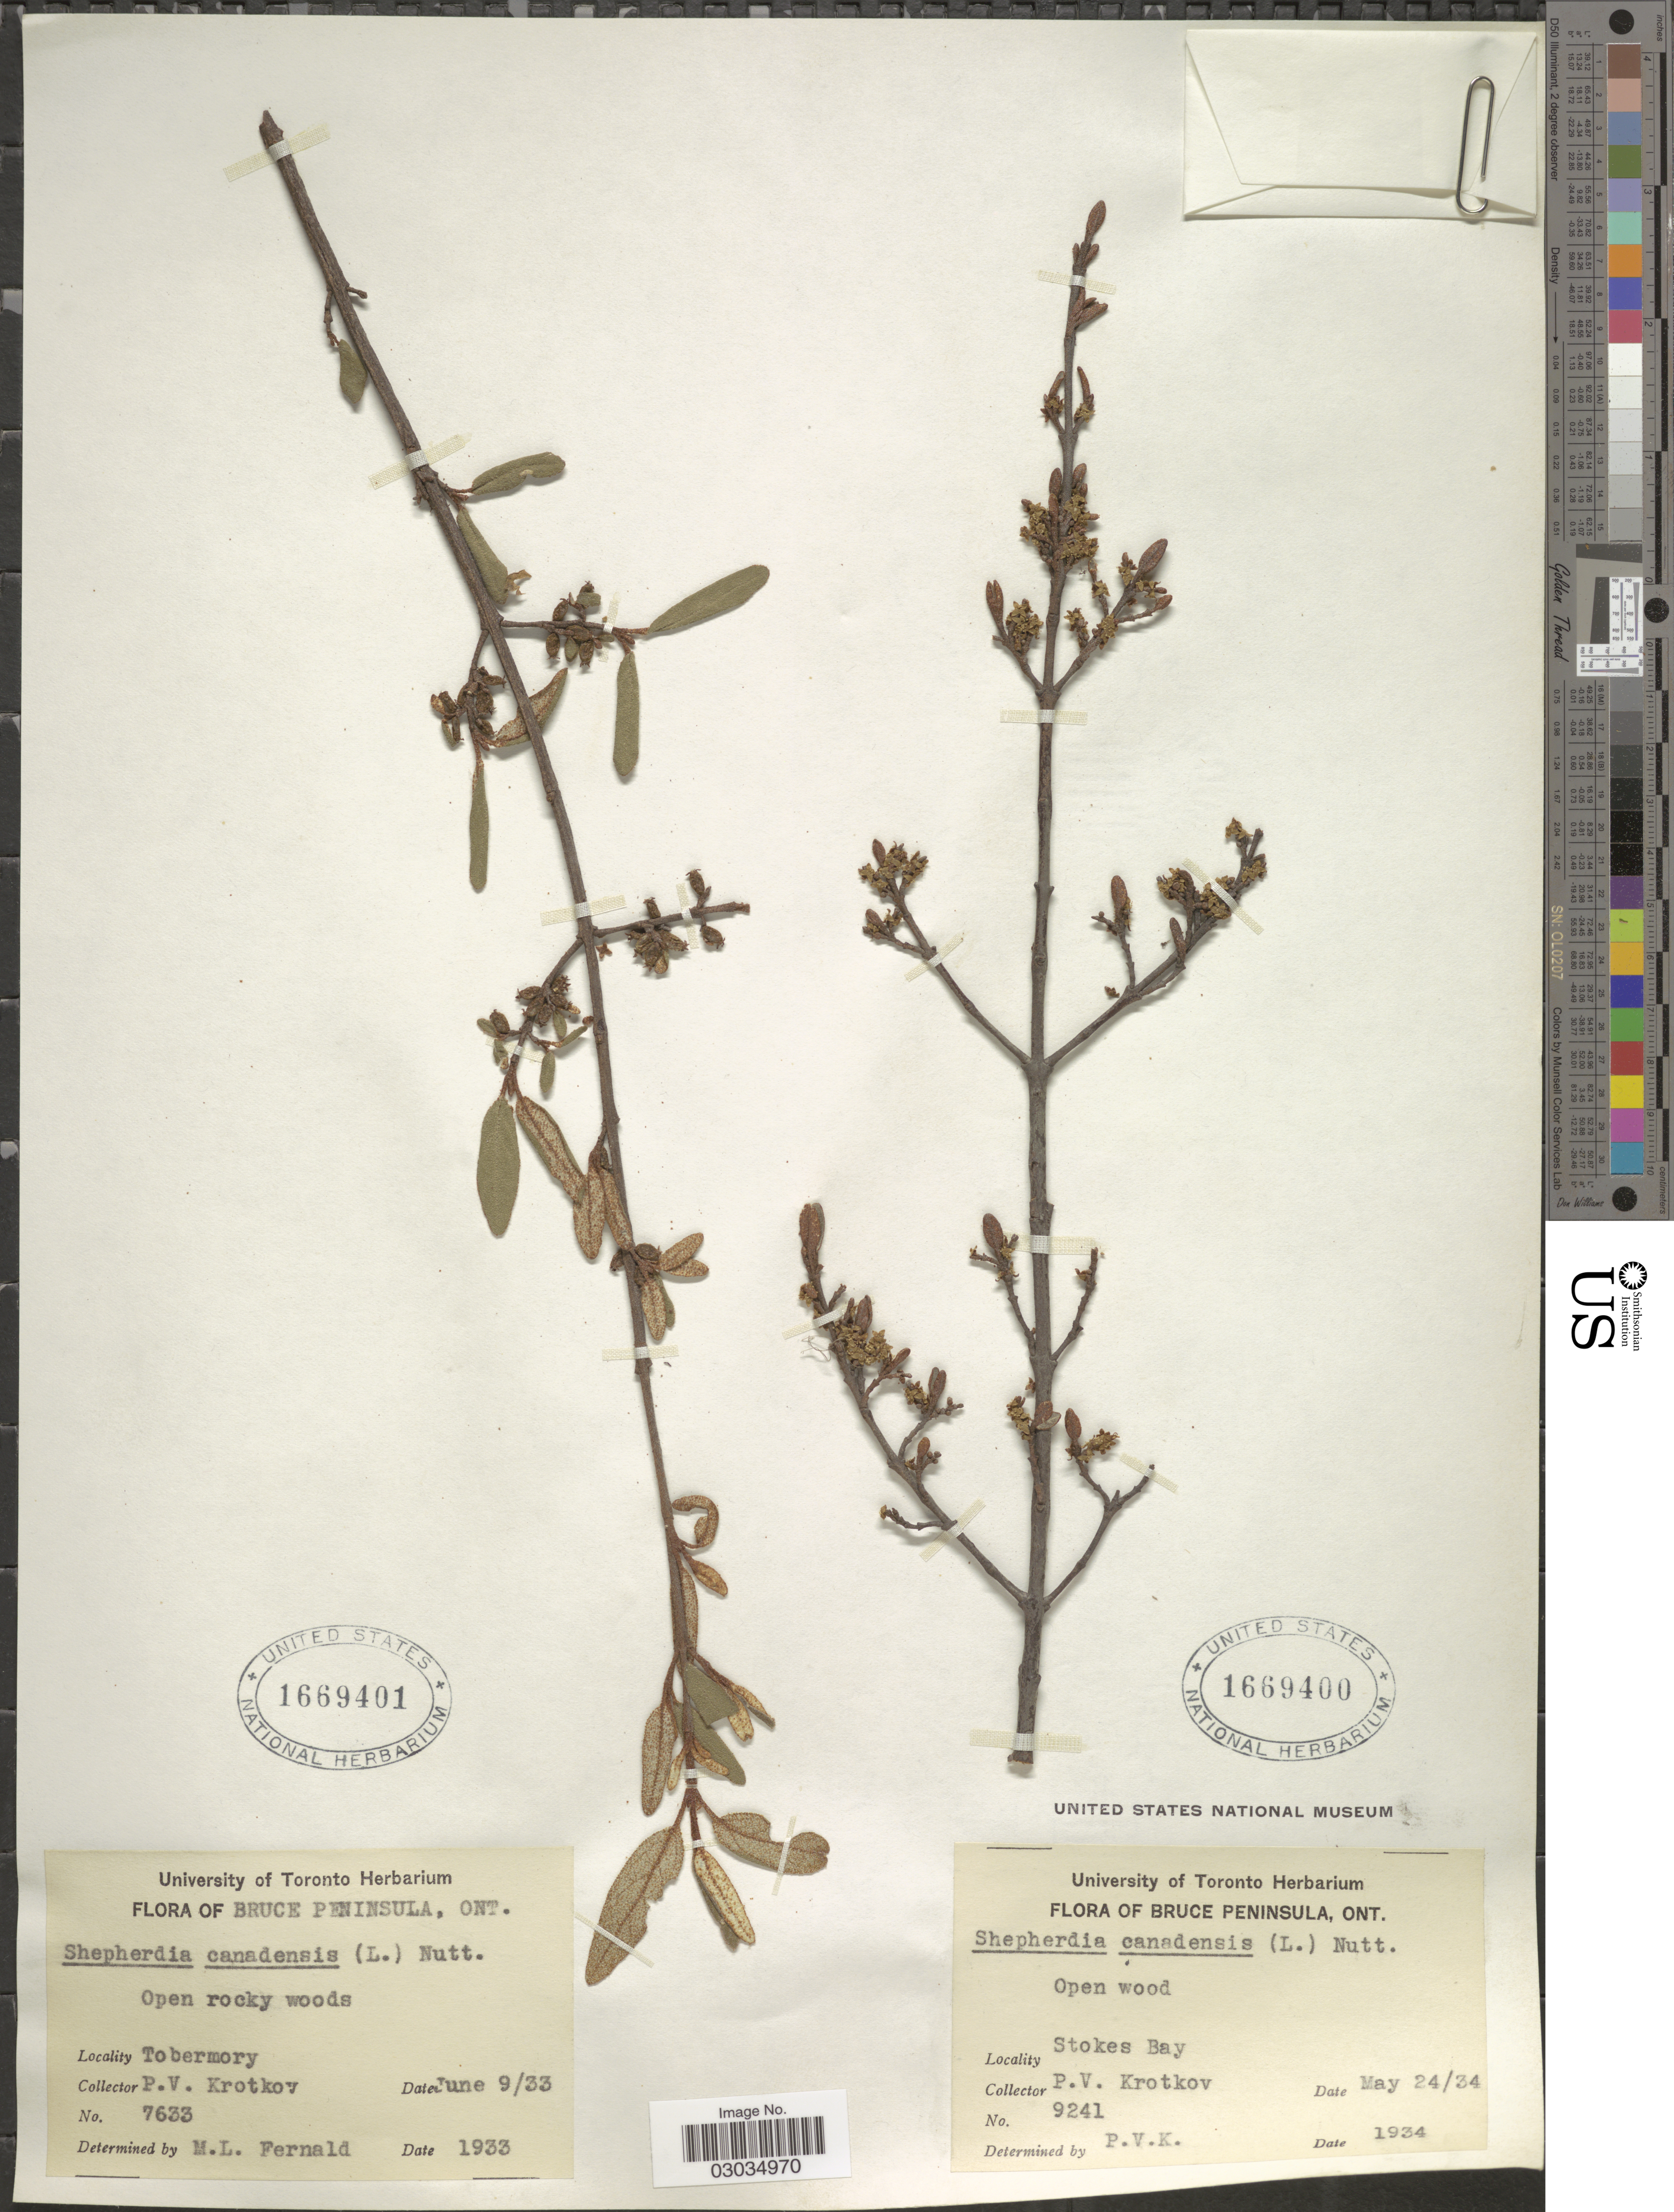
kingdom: Plantae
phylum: Tracheophyta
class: Magnoliopsida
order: Rosales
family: Elaeagnaceae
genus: Shepherdia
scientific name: Shepherdia canadensis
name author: (L.) Nutt.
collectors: P. V. Krotkov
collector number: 9241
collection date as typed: Transcribed d/m/y: 24/5/34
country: Canada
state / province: Ontario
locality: Bruce Peninsula, Ont., Stokes Bay.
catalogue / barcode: US 1669400-2